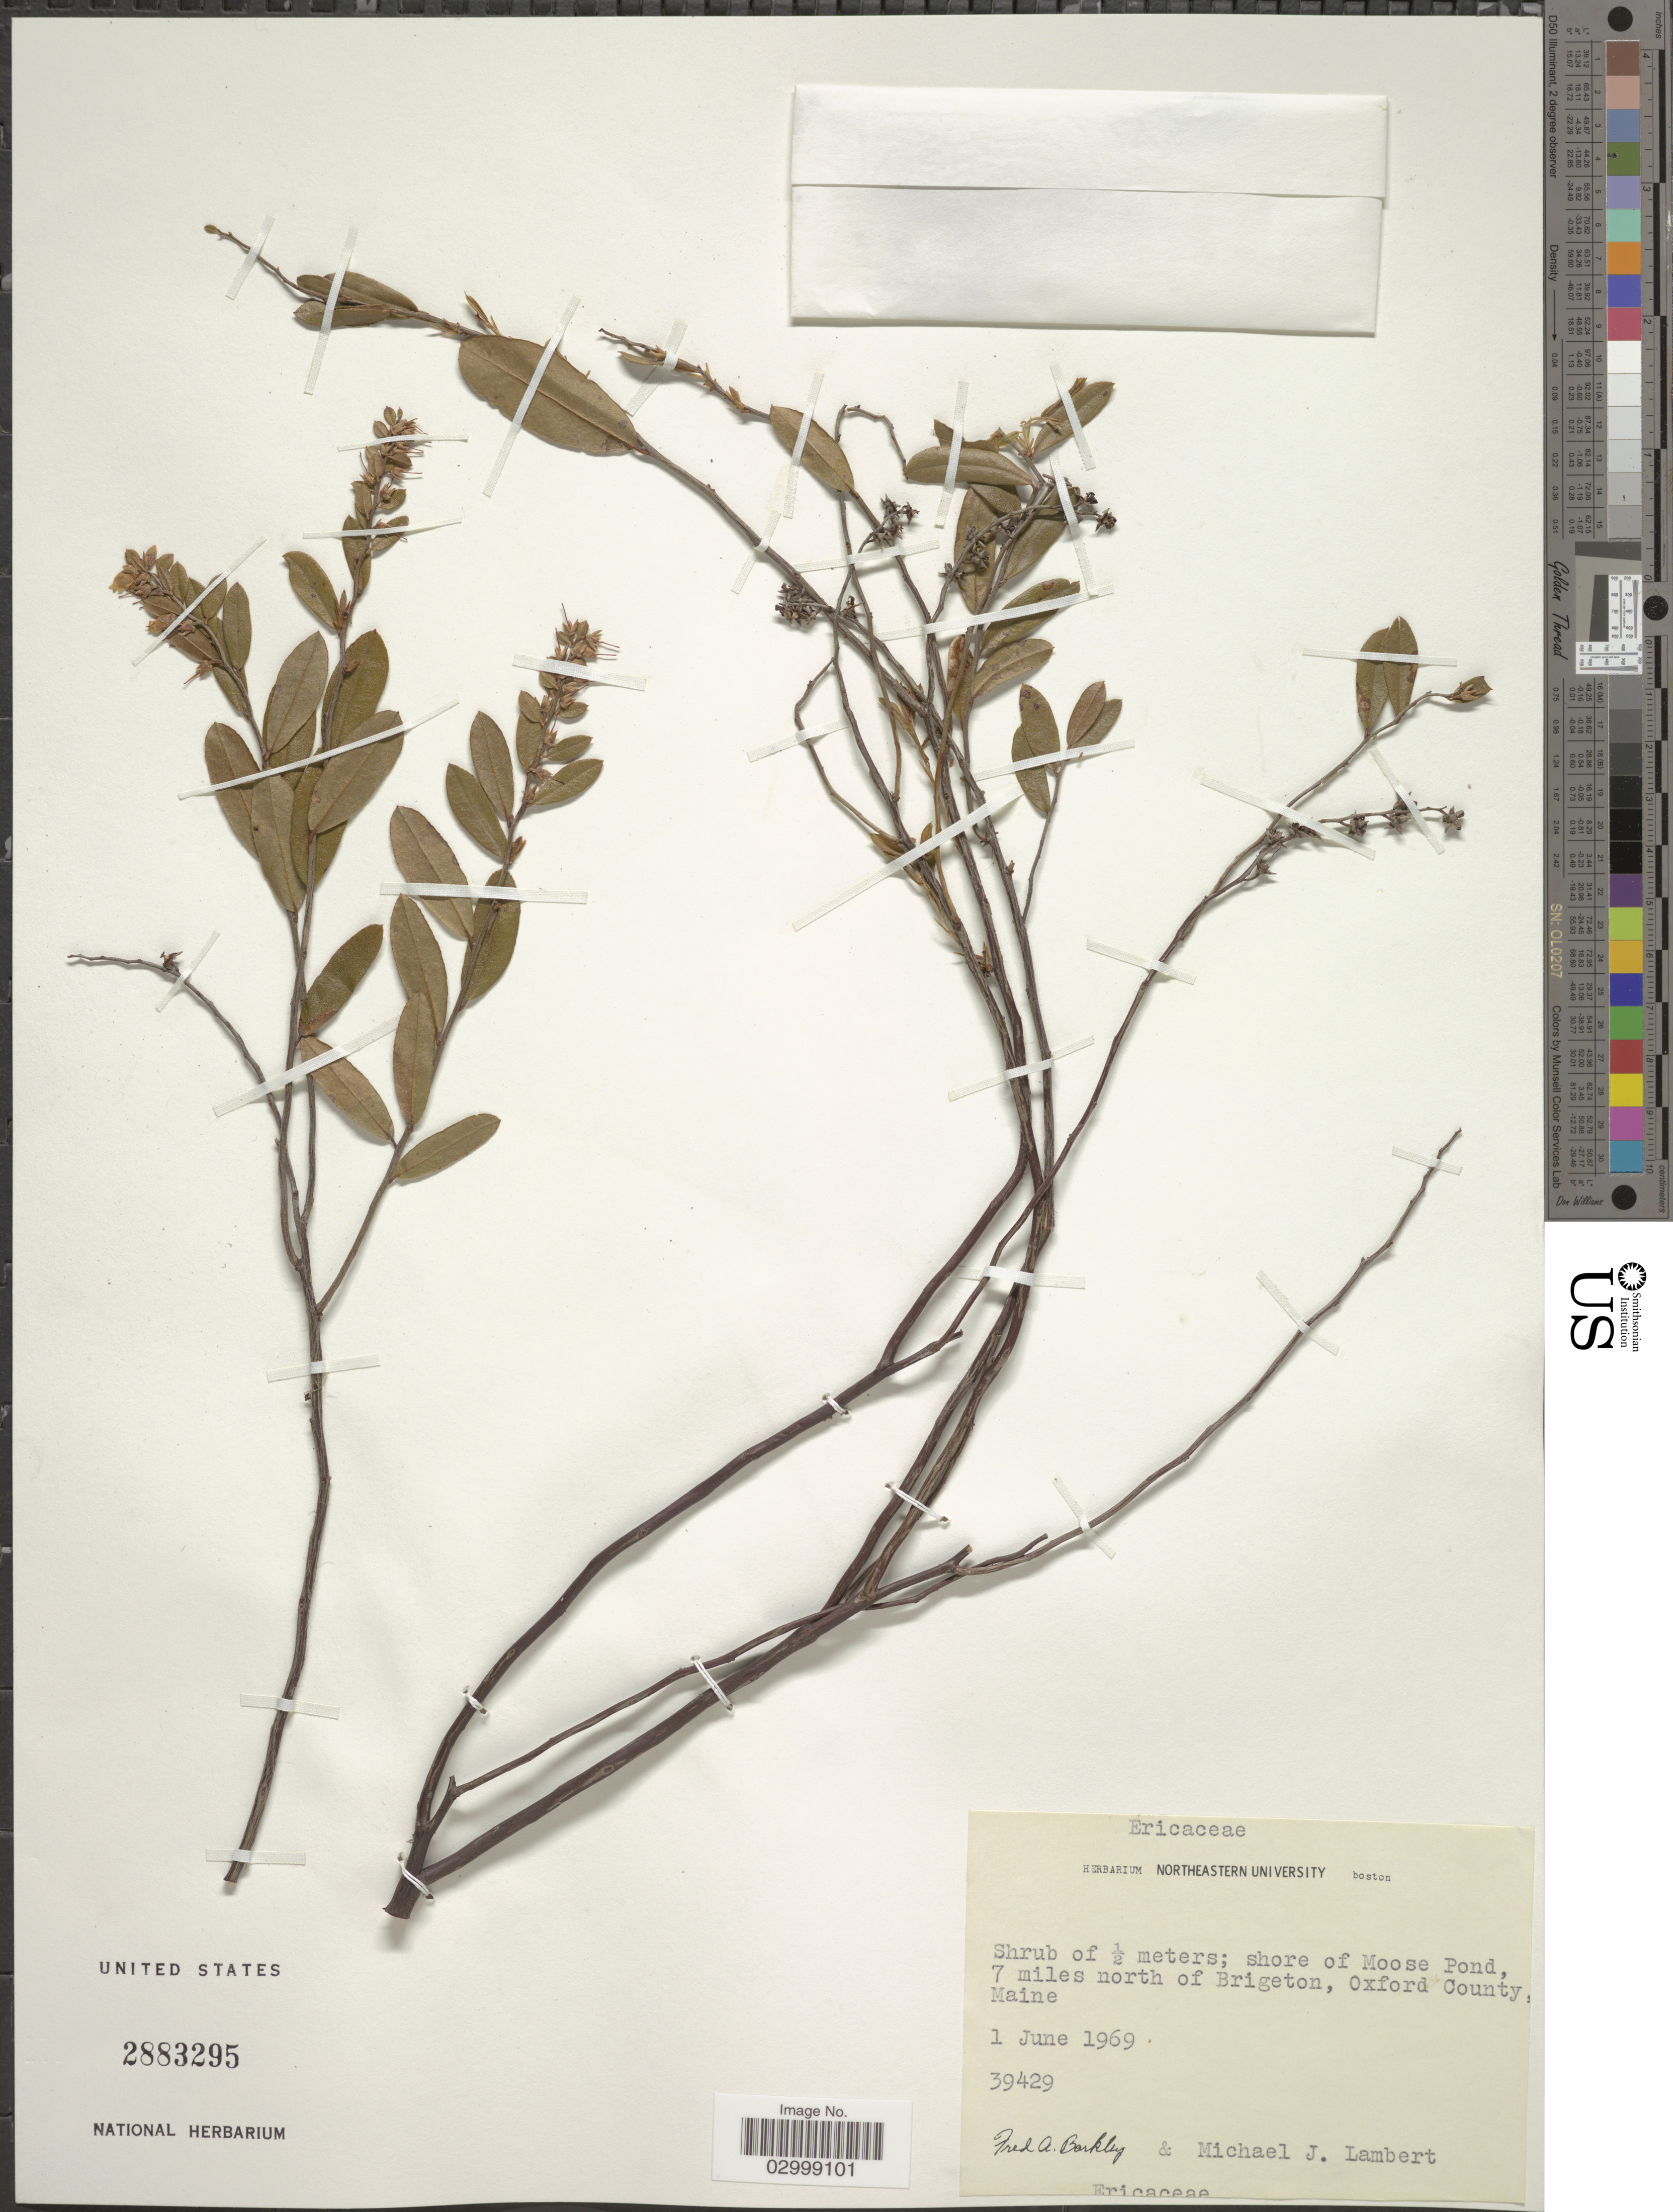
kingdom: Plantae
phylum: Tracheophyta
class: Magnoliopsida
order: Ericales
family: Ericaceae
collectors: F. A. Barkley & M. Lambert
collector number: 39429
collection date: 1969-06-01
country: United States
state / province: Maine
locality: Shore of Moose Pond, 7 miles north of Brigeton, Oxford County, Maine.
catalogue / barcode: US 2883295